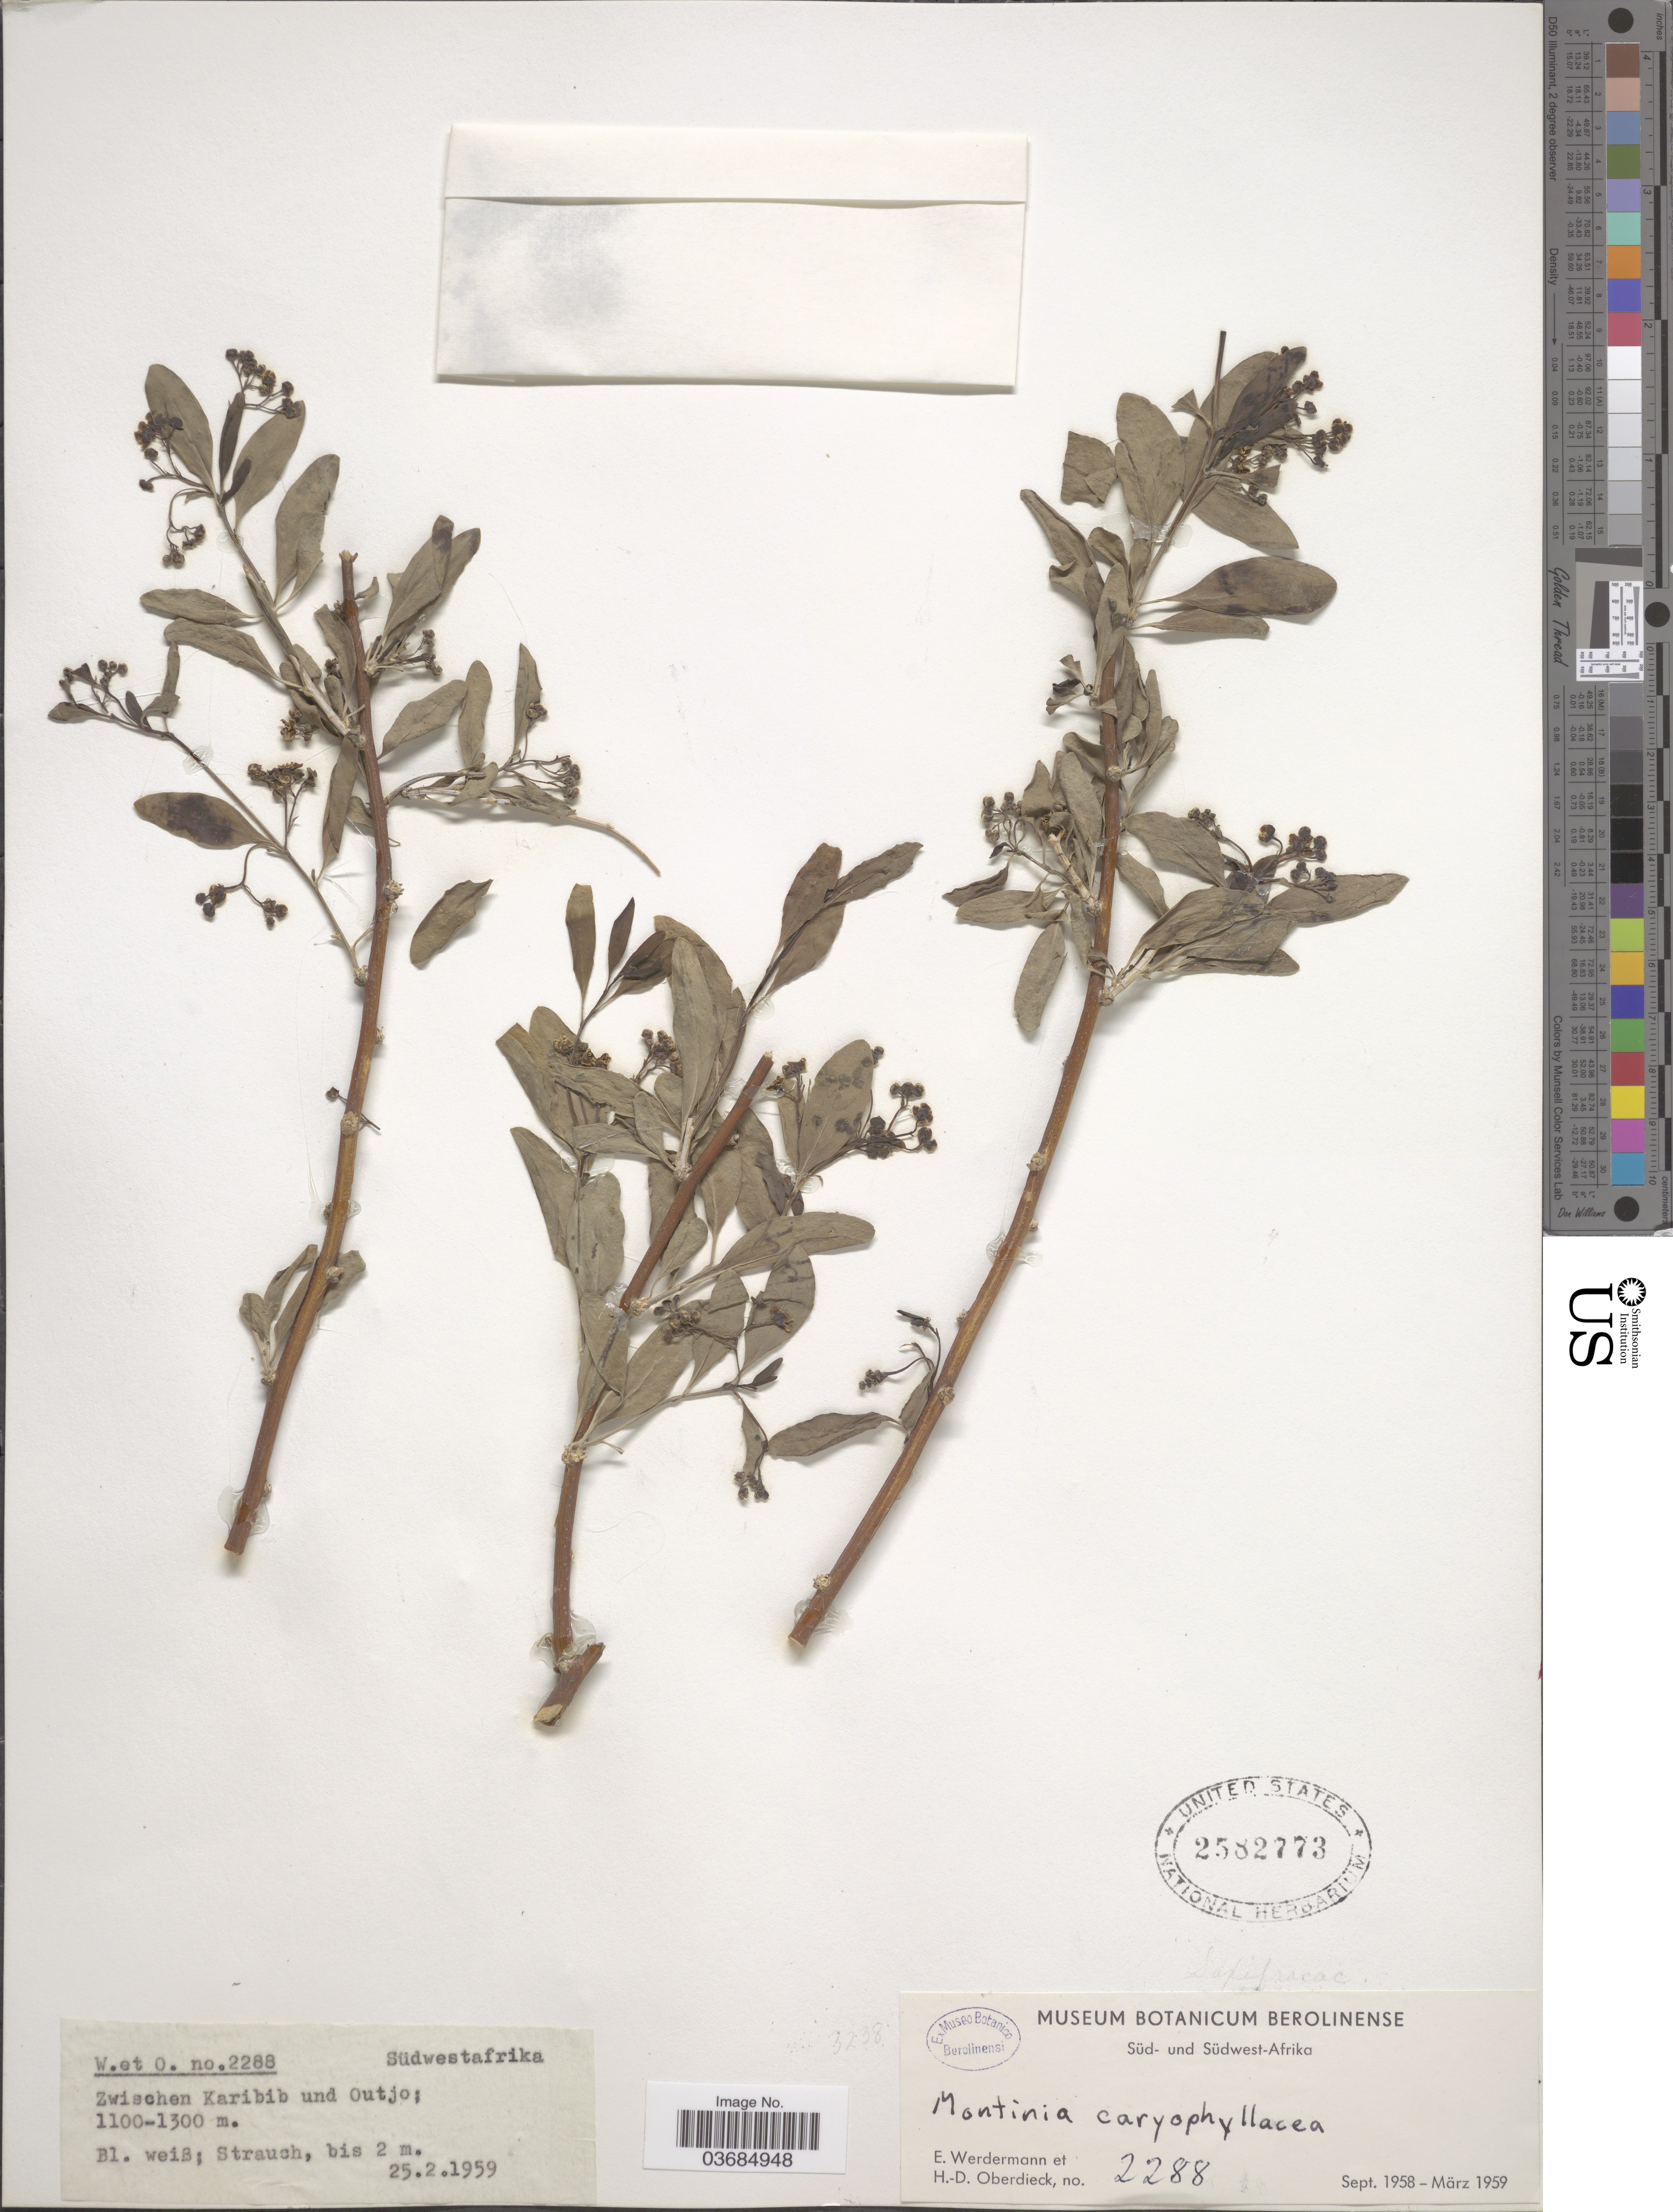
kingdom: Plantae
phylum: Tracheophyta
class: Magnoliopsida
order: Solanales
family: Montiniaceae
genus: Montinia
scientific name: Montinia caryophyllacea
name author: Thunb.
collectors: E. Werdermann & H. Oberdieck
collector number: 2288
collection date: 1959-02-25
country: Namibia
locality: Südwestafrika. Zwischen Karibib und Outjo.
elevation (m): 1100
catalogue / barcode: US 2582773